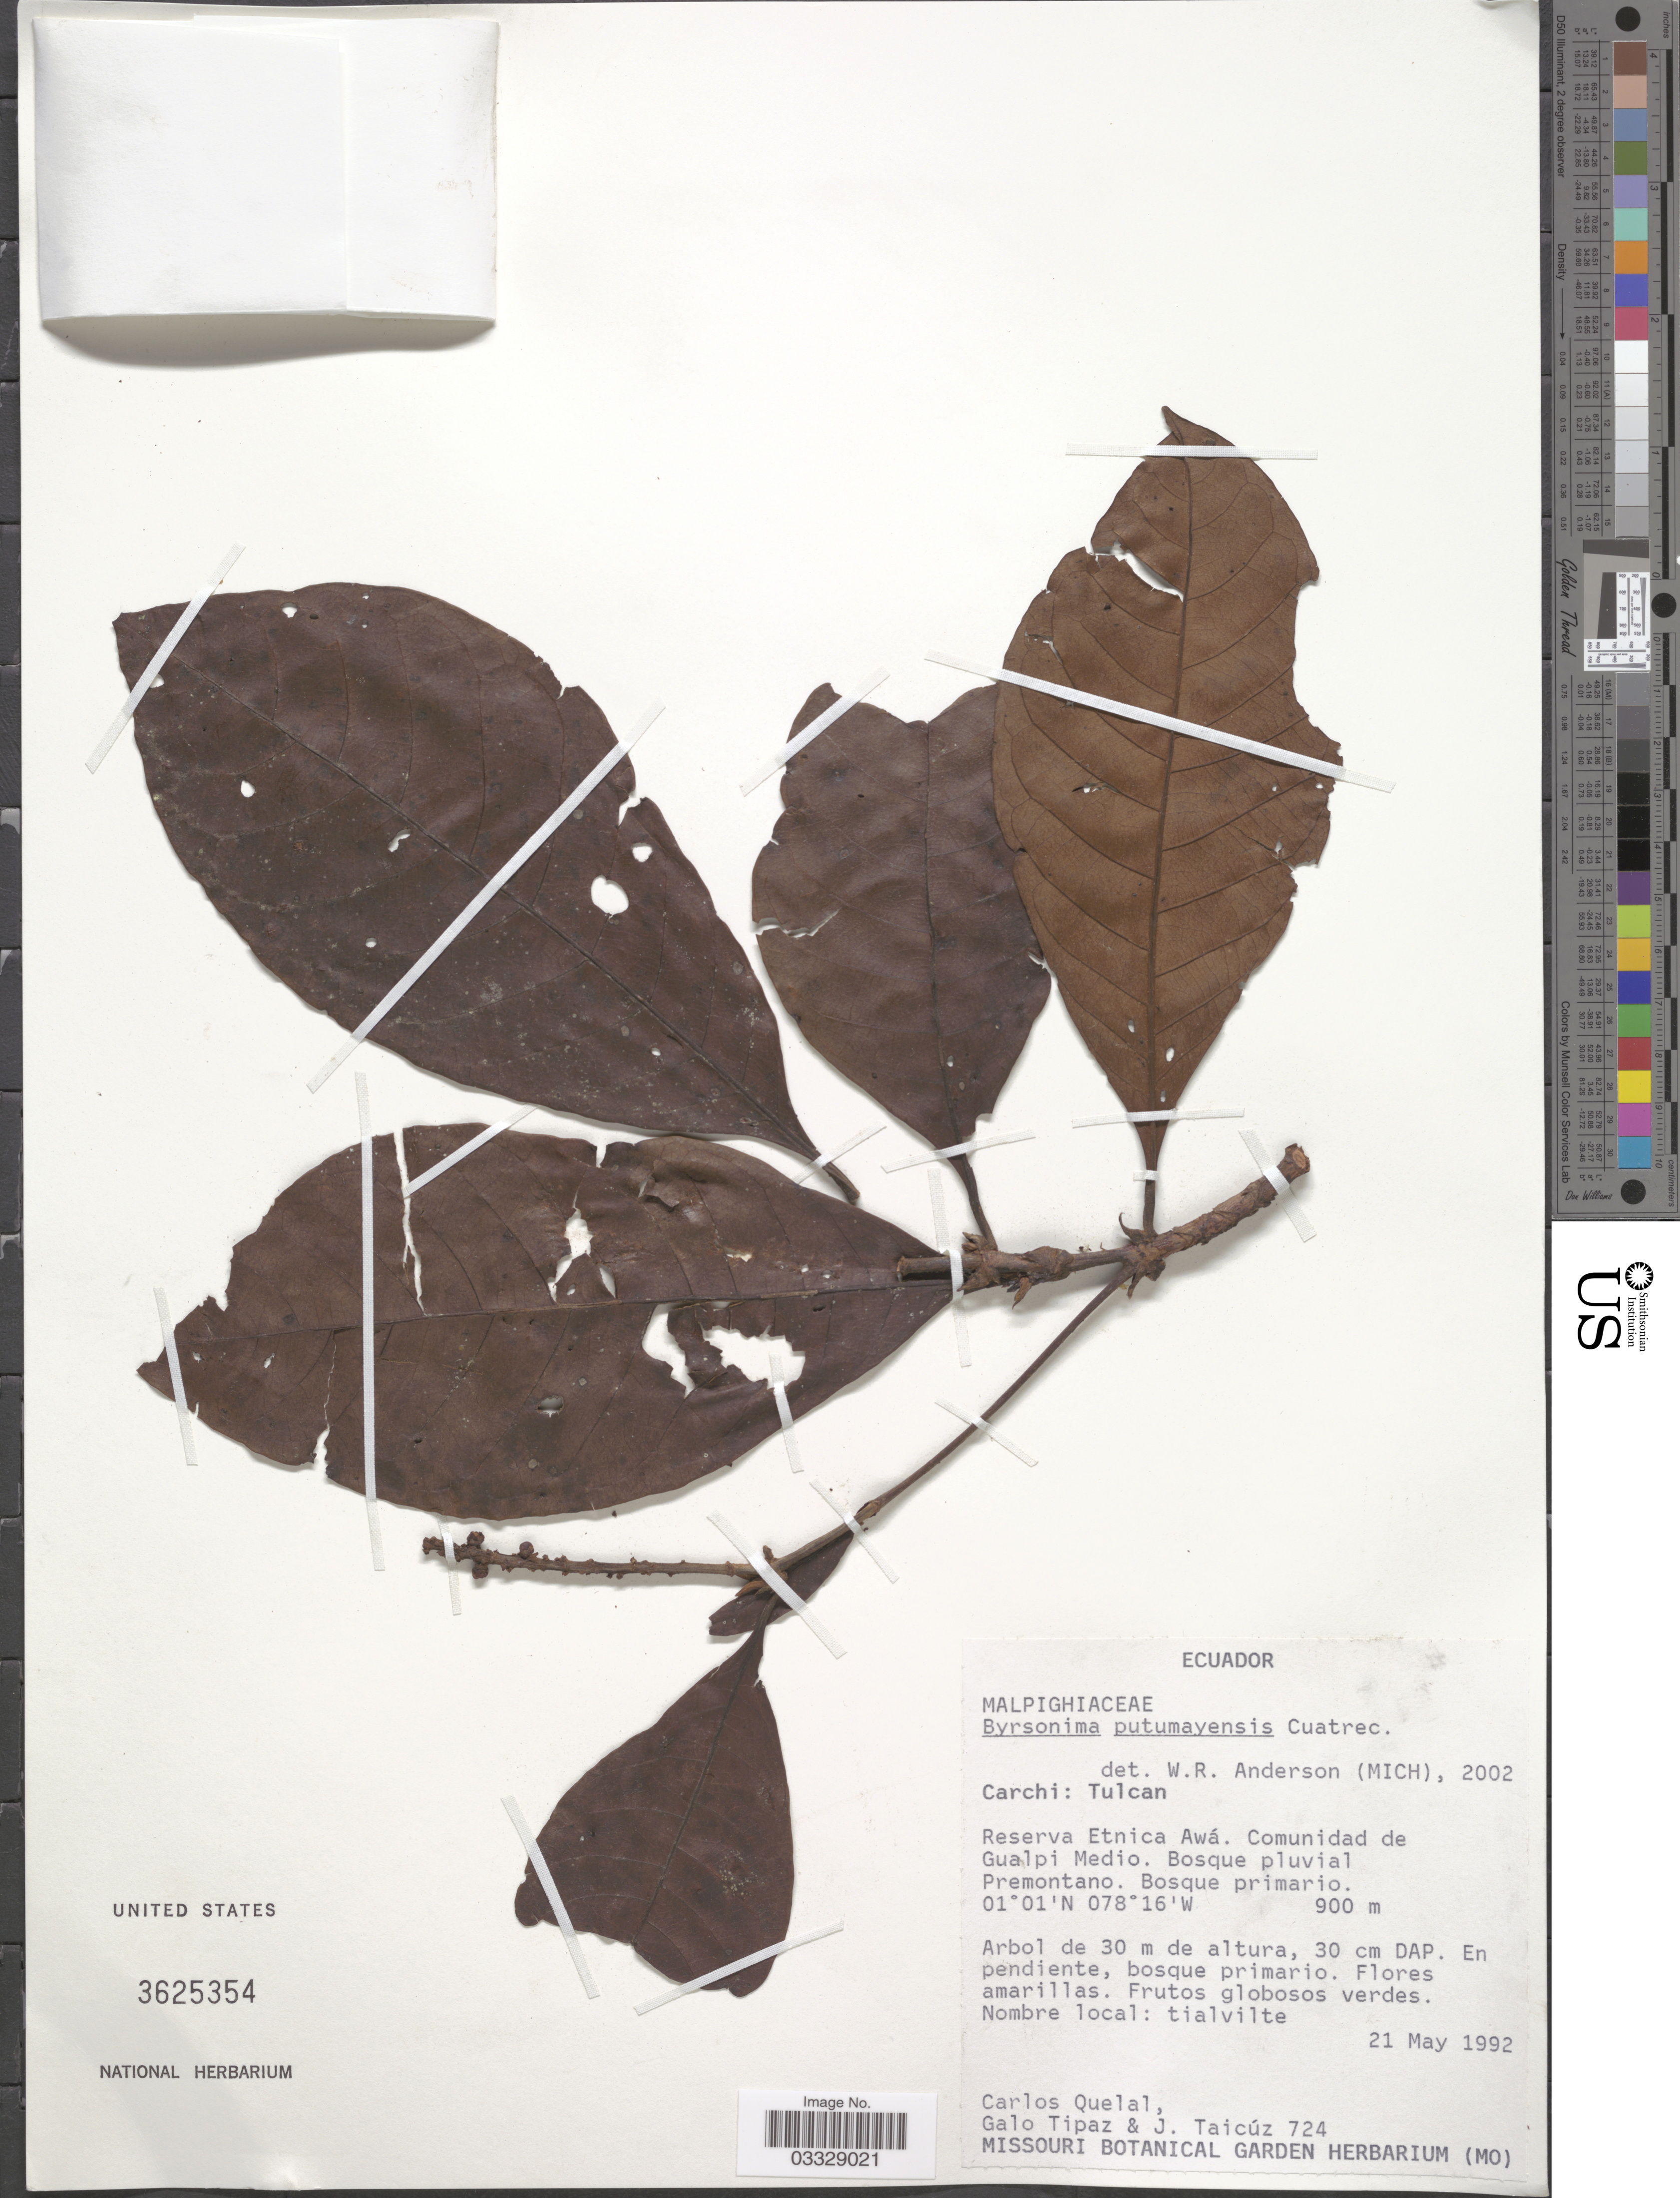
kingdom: Plantae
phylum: Tracheophyta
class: Magnoliopsida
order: Malpighiales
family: Malpighiaceae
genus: Byrsonima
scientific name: Byrsonima putumayensis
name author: Cuatrec.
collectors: C. Quelal, G. Tipaz & J. Taicuz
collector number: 724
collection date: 1992-05-21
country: Ecuador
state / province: Carchi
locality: Tulcan. Reserva Etnica Awá. Comunidad de Gualpi Medio.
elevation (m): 900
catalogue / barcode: US 3625354